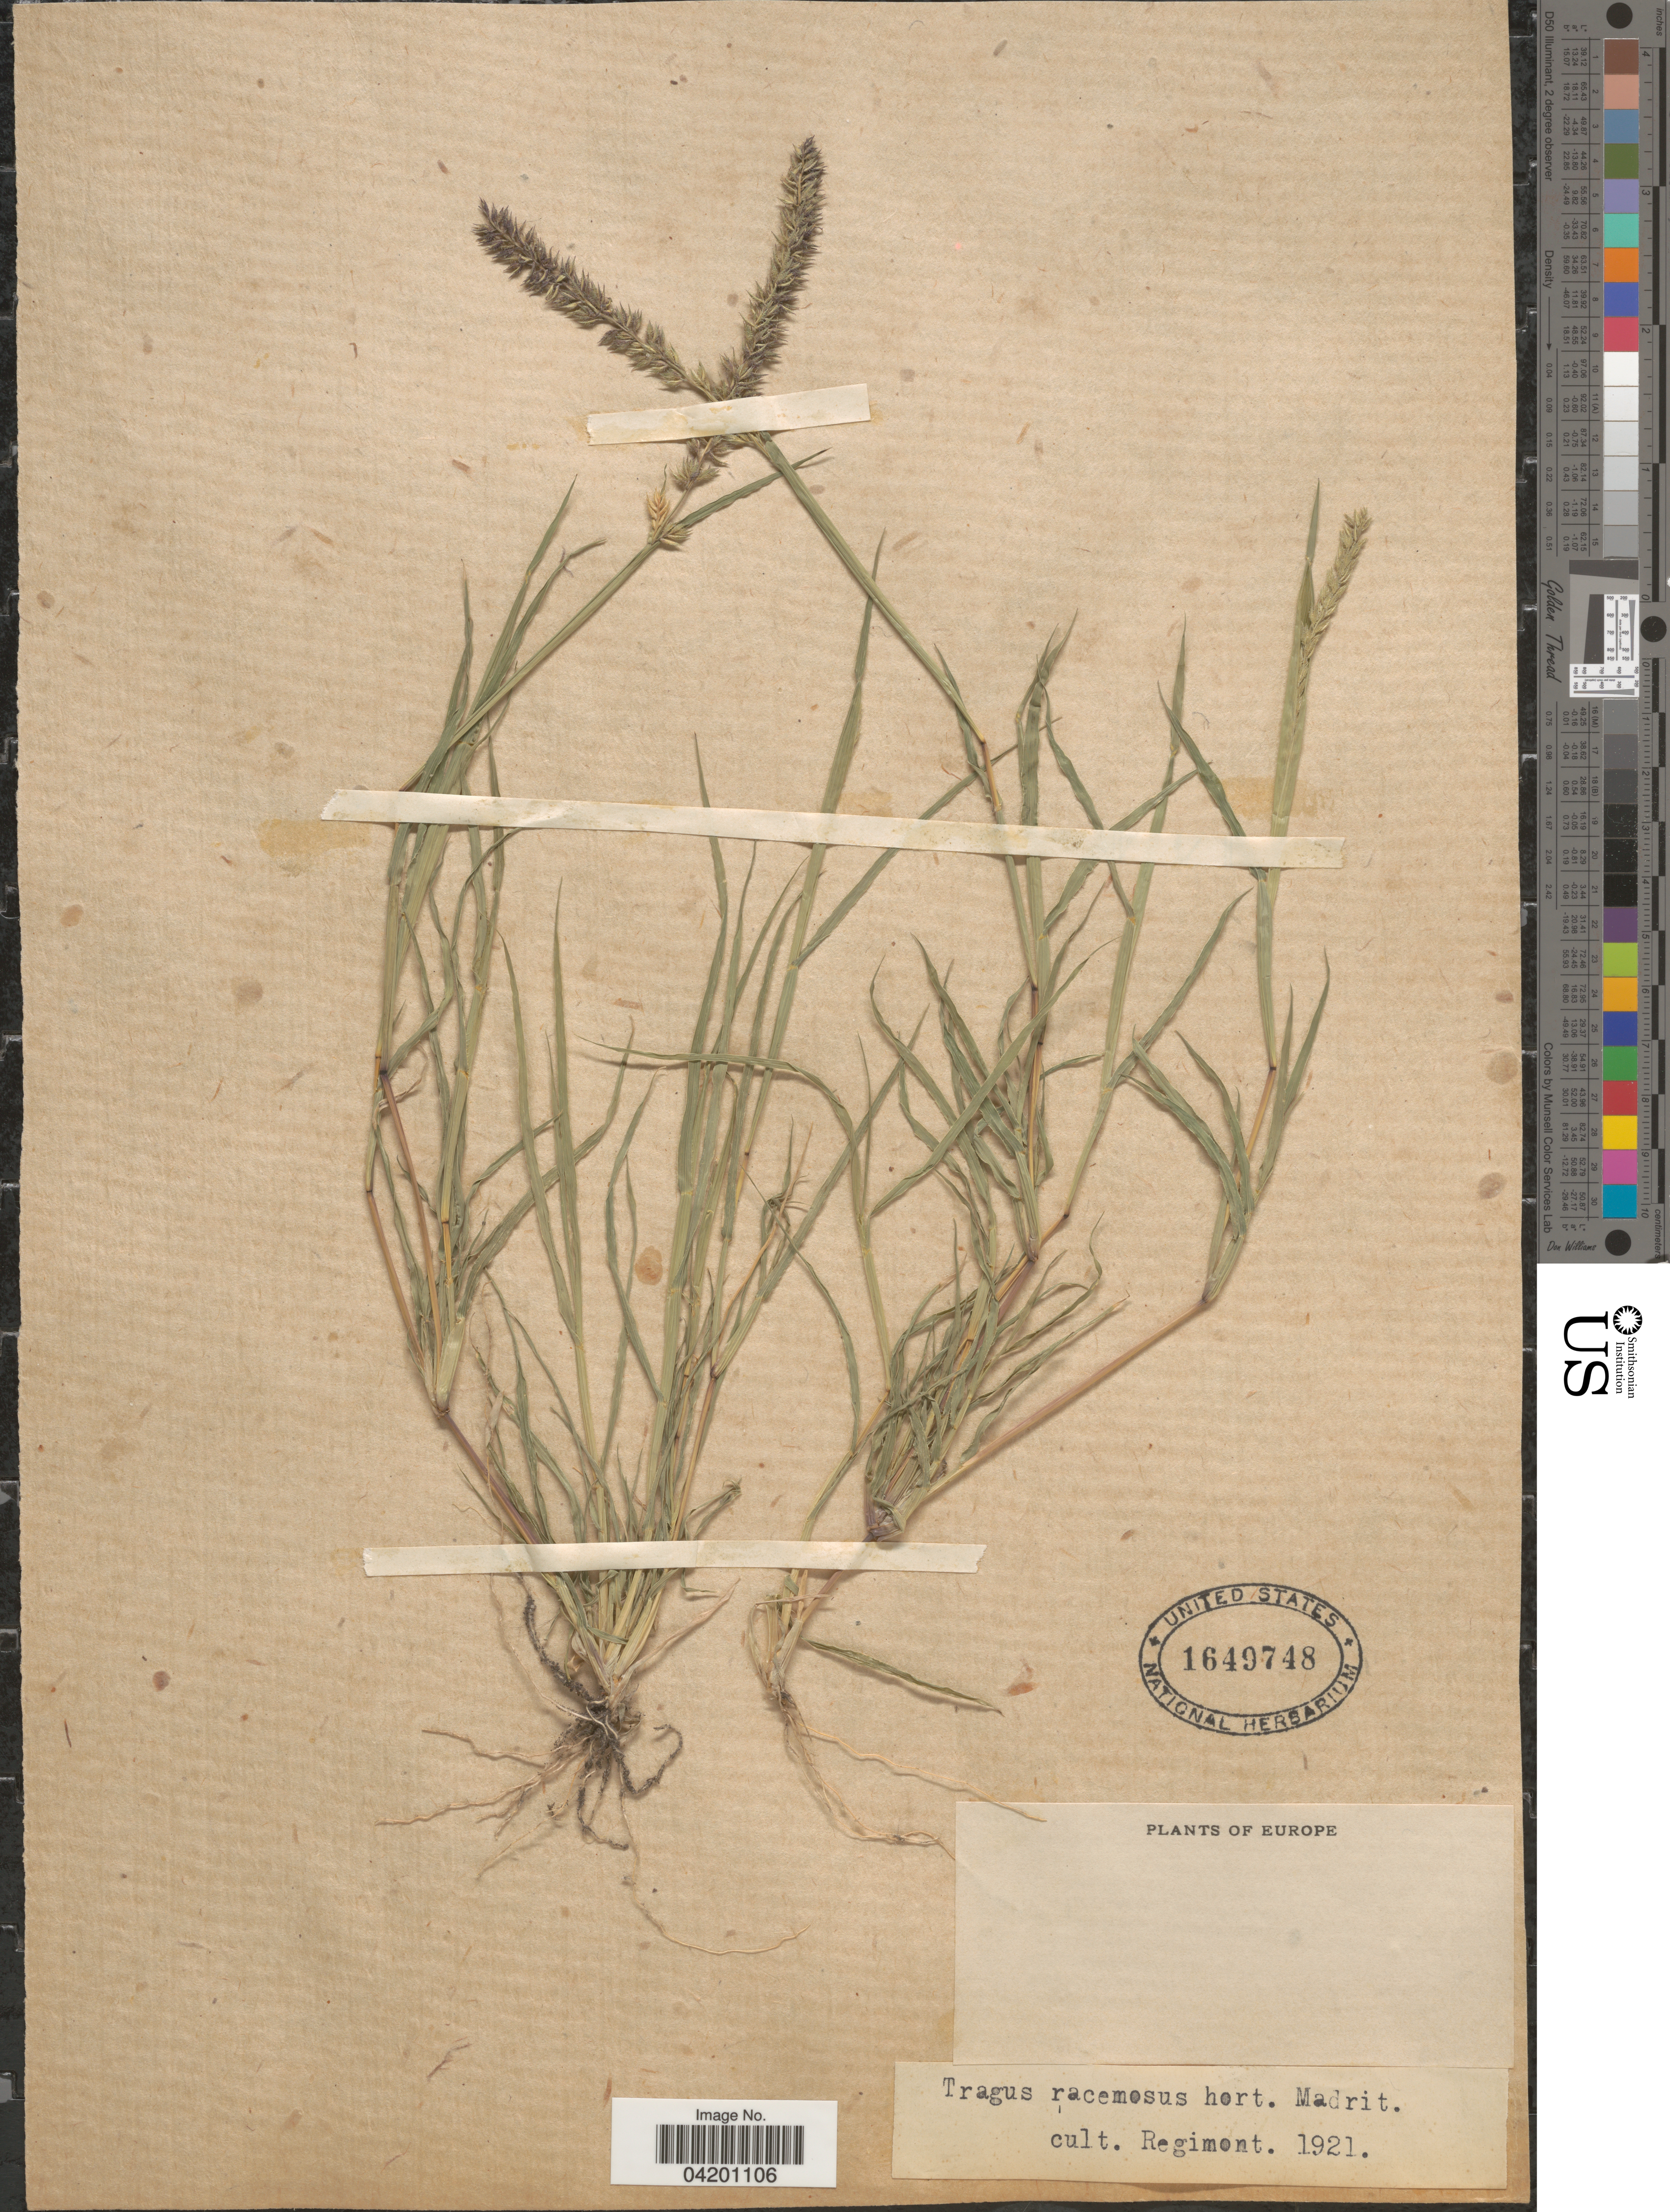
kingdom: Plantae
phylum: Tracheophyta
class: Liliopsida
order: Poales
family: Poaceae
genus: Tragus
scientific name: Tragus racemosus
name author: (L.) All.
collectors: Regimont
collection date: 1921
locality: Europe.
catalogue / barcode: US 1649748